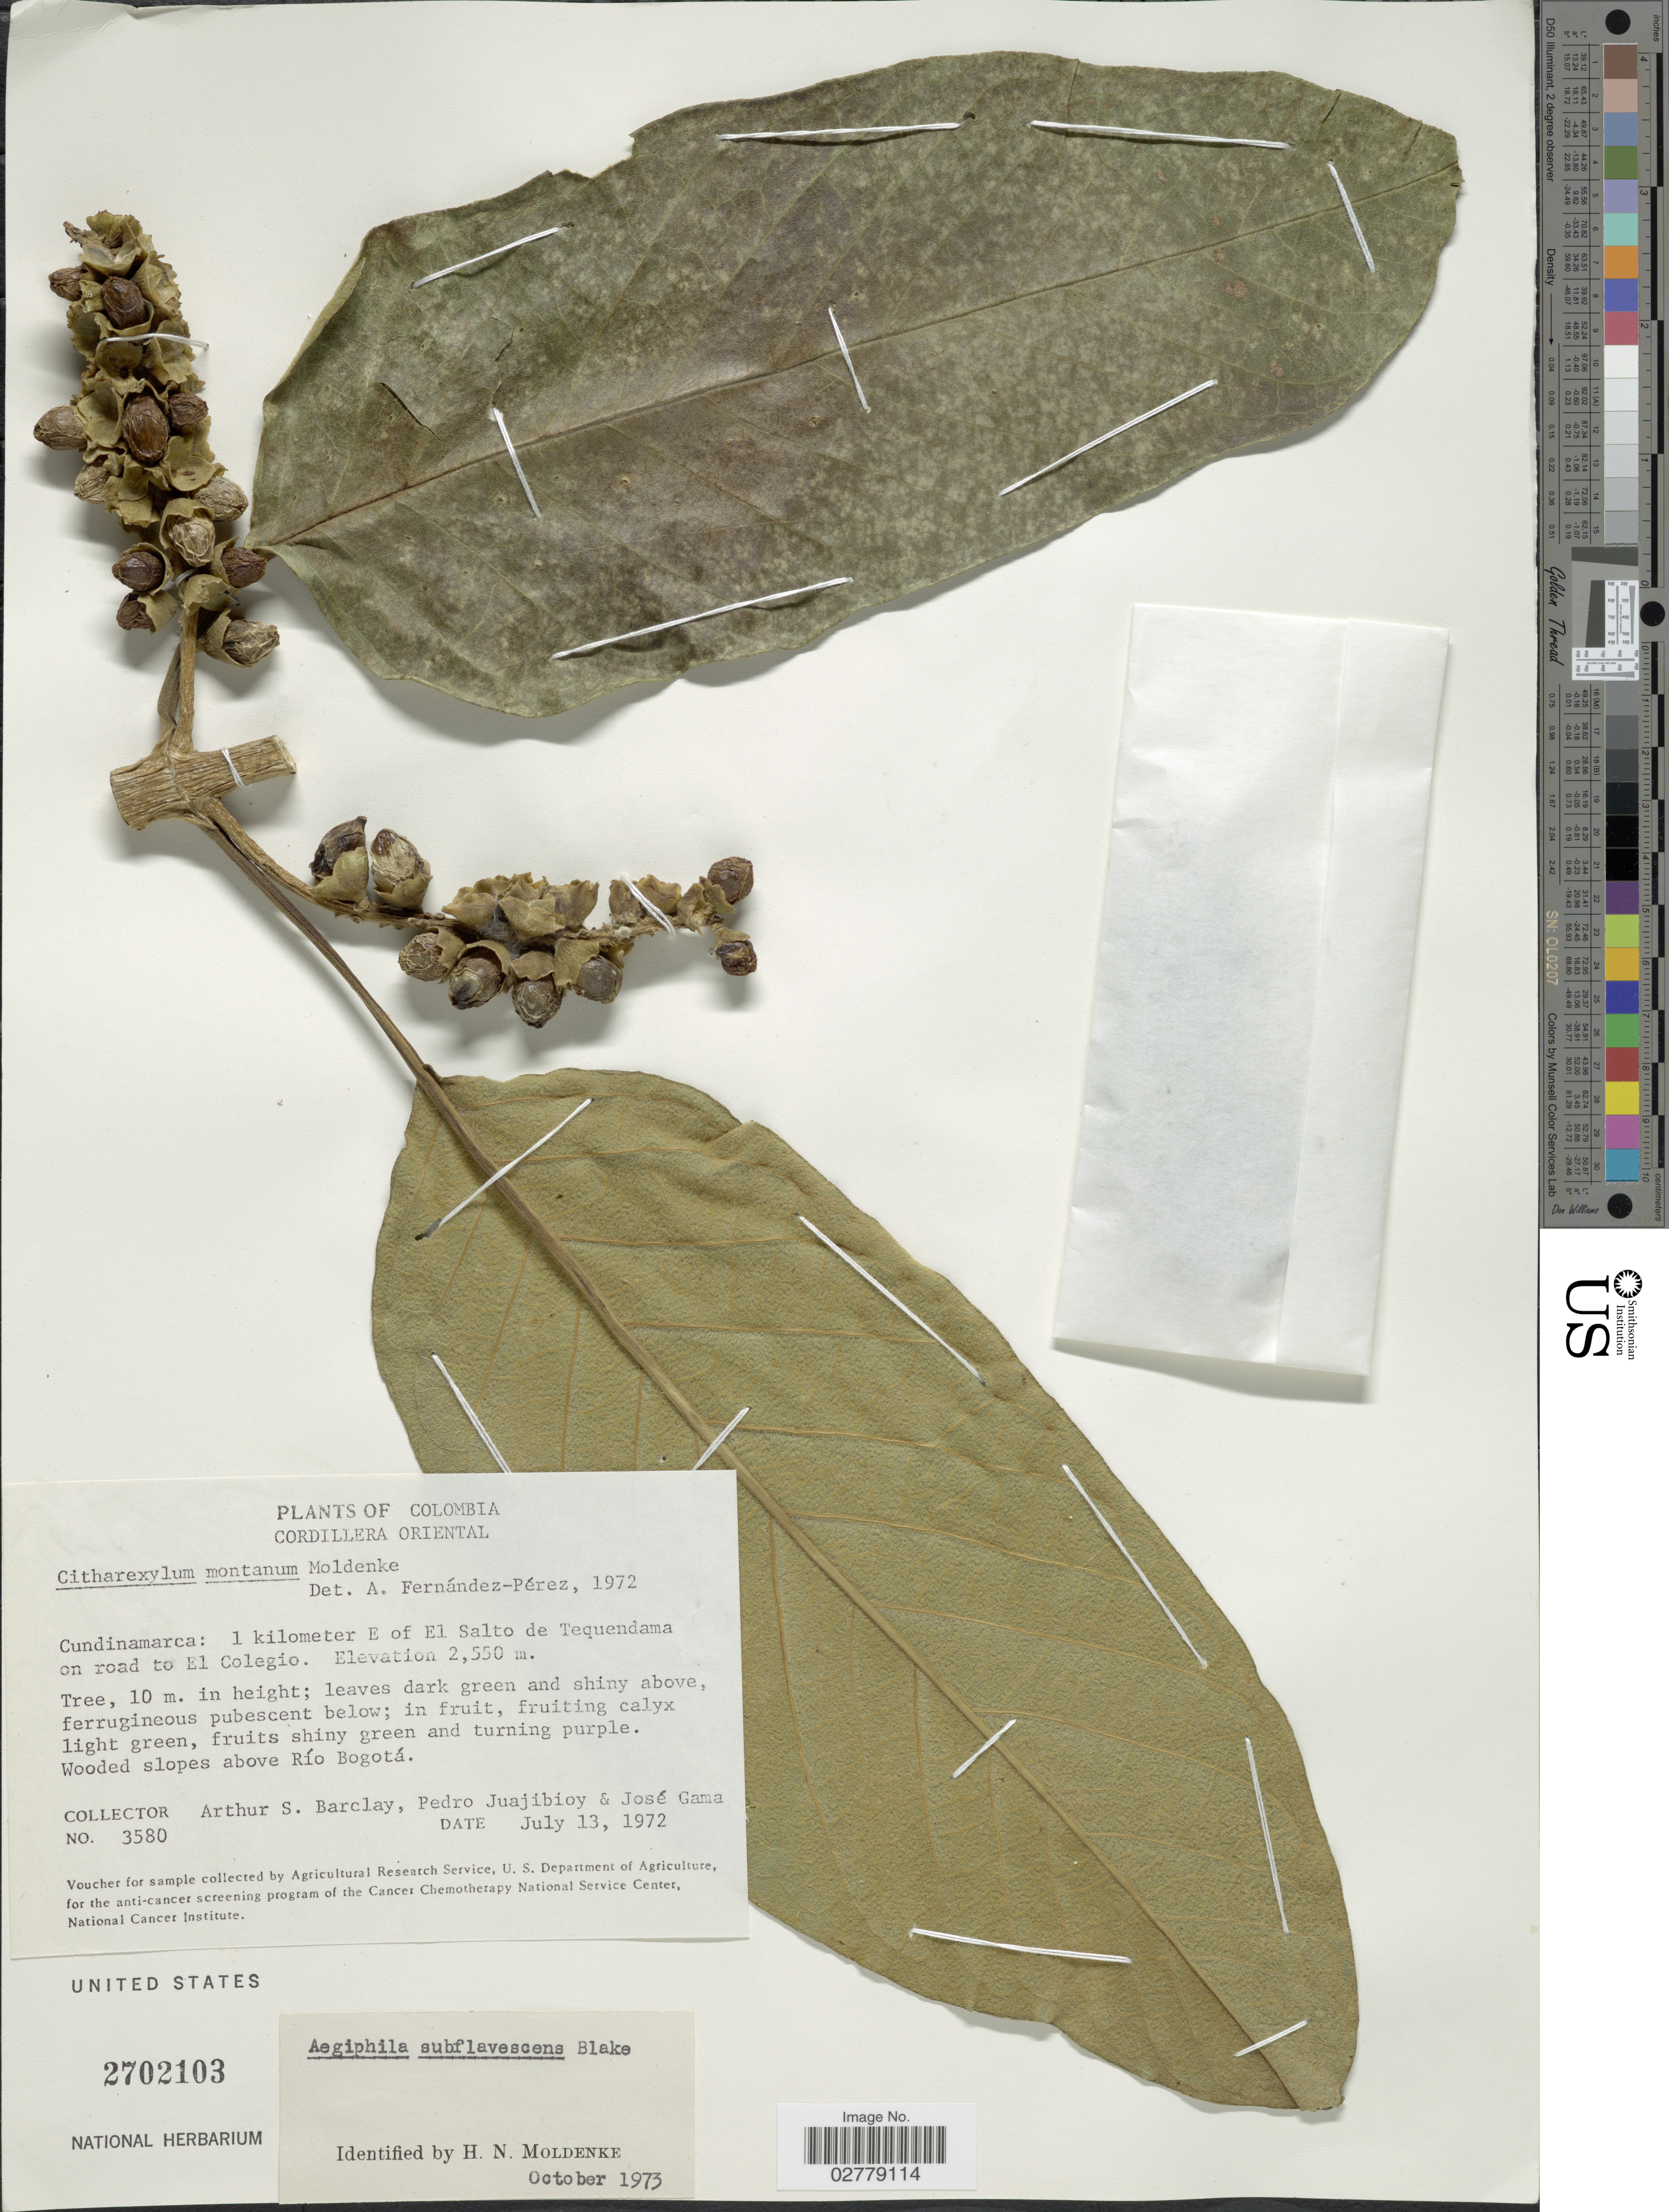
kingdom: Plantae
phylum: Tracheophyta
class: Magnoliopsida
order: Lamiales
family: Lamiaceae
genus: Aegiphila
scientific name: Aegiphila subflavescens Blake sp. nov. ined.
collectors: A. S. Barclay, P. Juajibioy & J. Gama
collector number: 3580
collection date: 1972-07-13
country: Colombia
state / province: Cundinamarca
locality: Cordillera Oriental, 1 kilometer E of El Salto de Tequendama on road to El Colegio, Wooded slopes above Río Bogotá.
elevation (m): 2550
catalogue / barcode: US 2702103